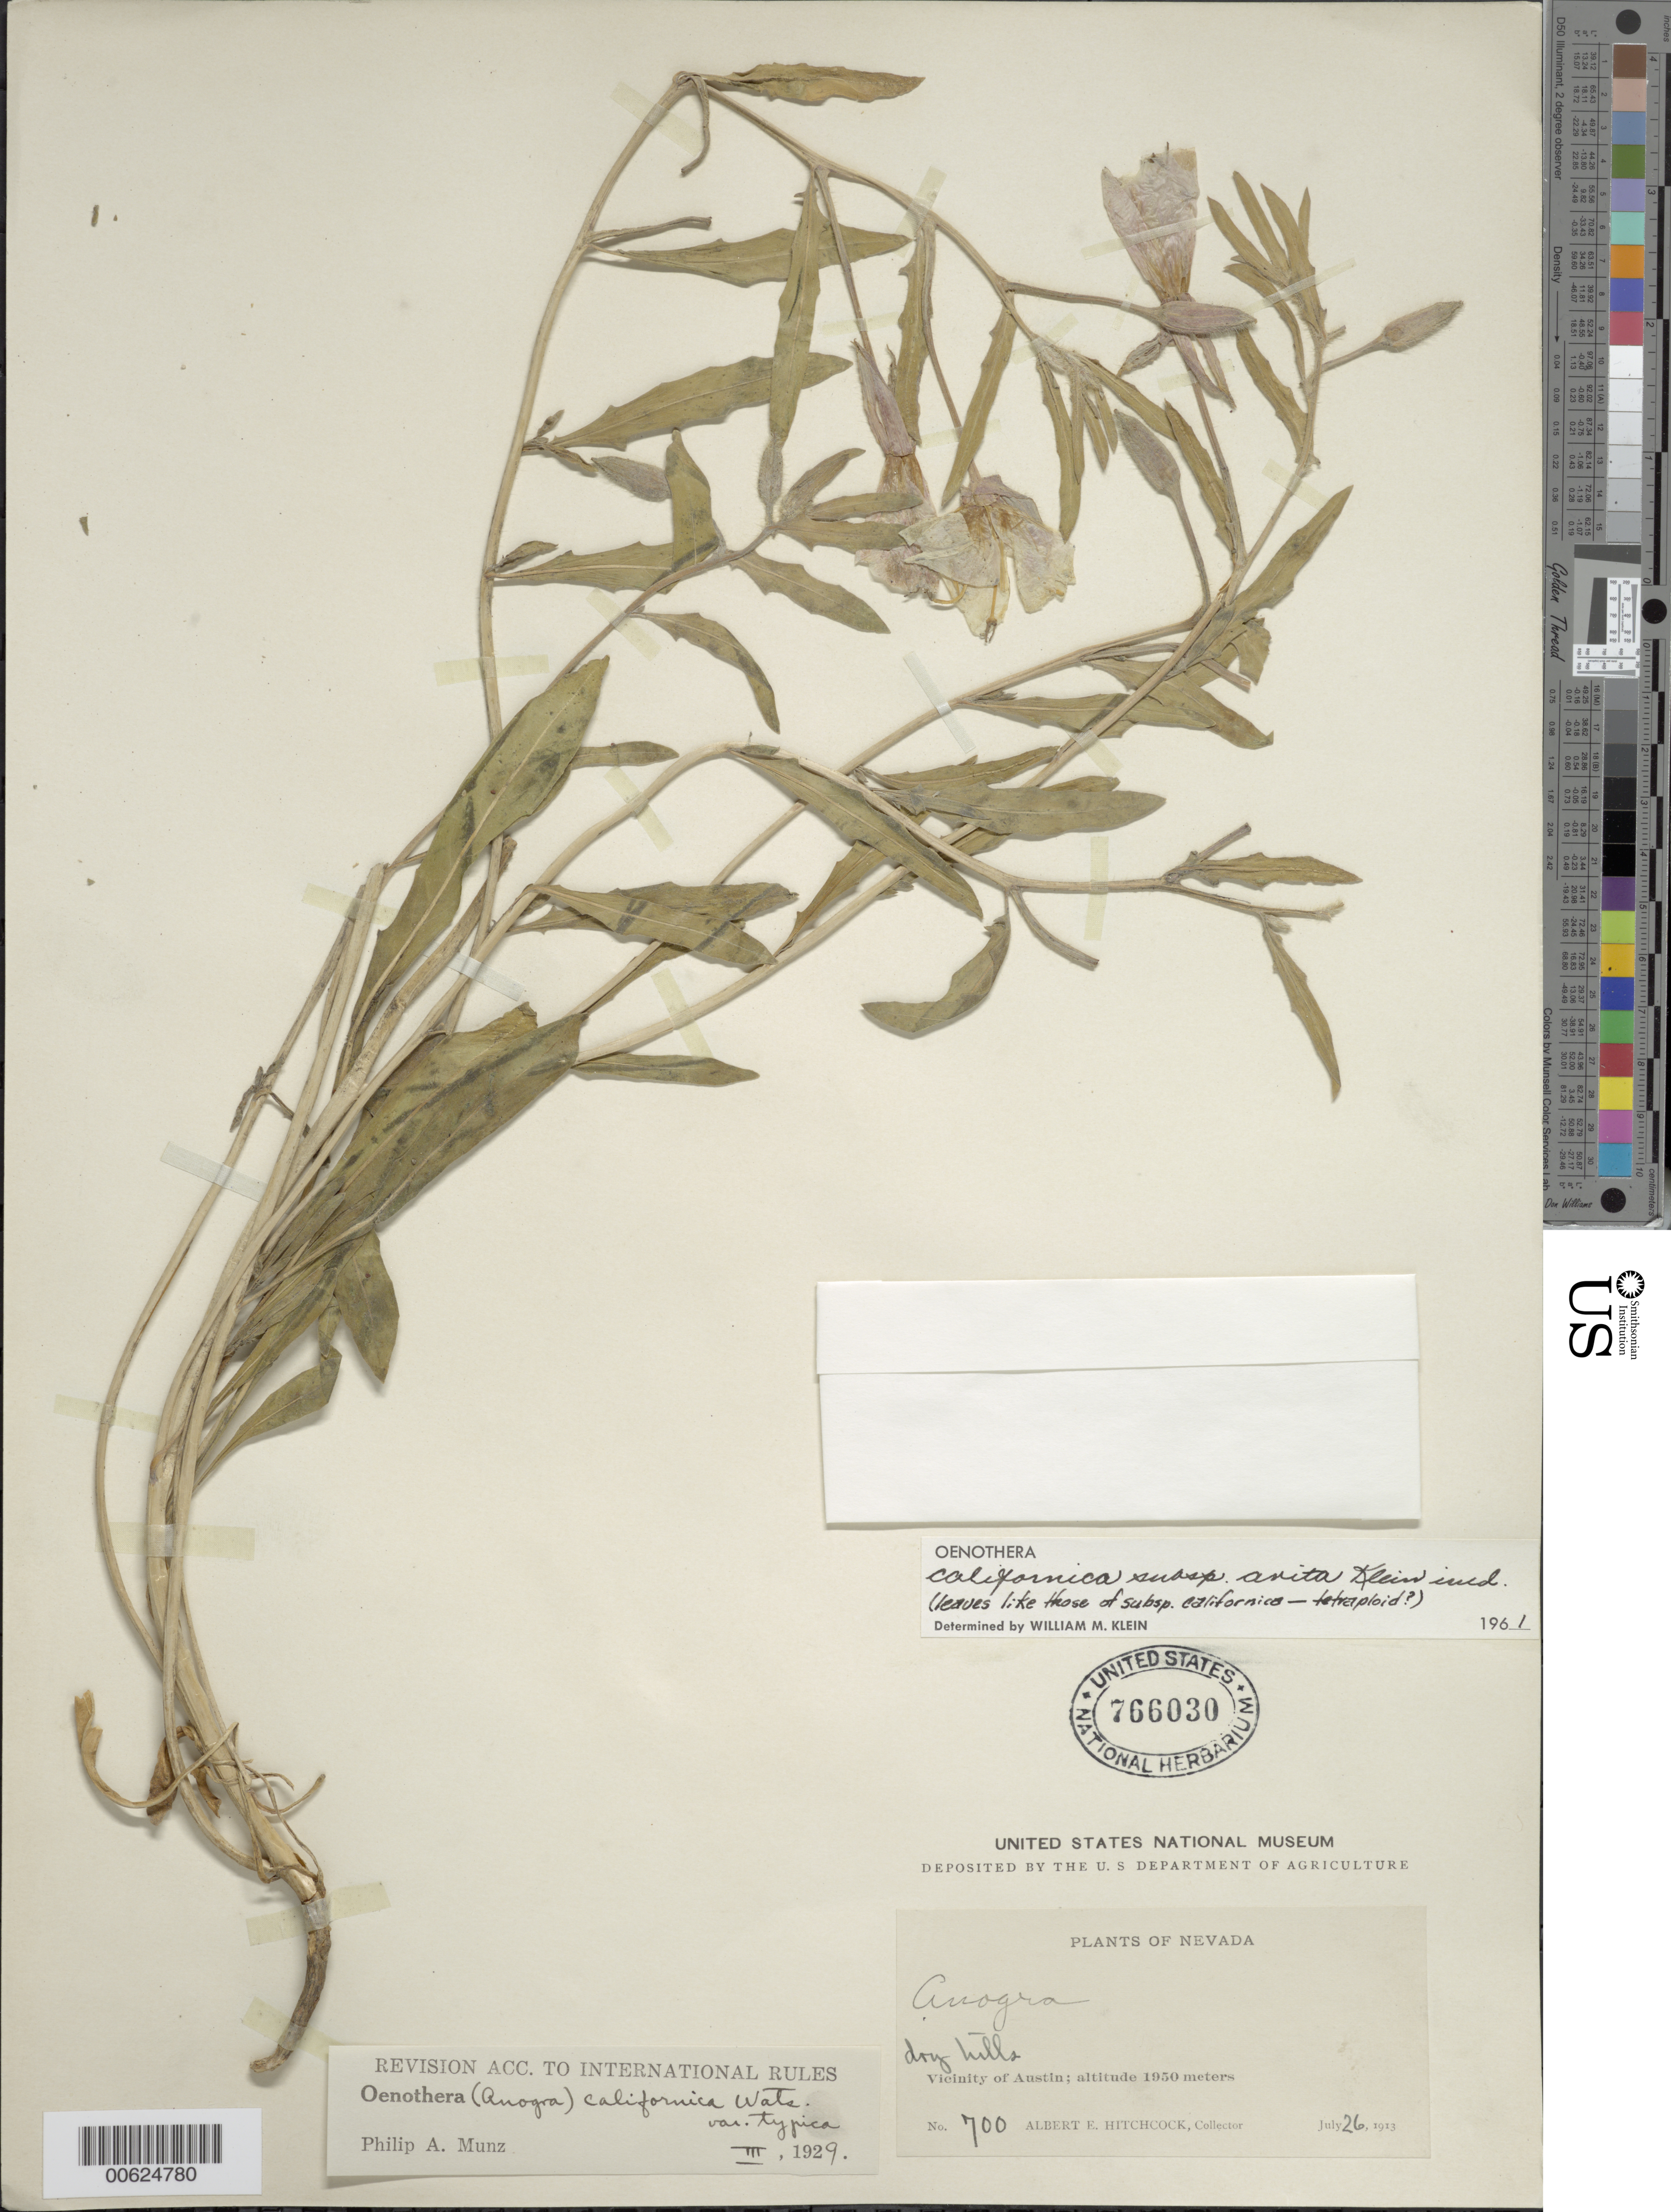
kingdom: Plantae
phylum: Tracheophyta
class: Magnoliopsida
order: Myrtales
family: Onagraceae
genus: Oenothera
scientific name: Oenothera avita subsp. avita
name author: (W.M. Klein) W.M. Klein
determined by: Wagner, W. L., (BOT), Smithsonian Institution - National Museum of Natural History (UNITED STATES)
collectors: A. S. Hitchcock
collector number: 700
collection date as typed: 26 Jul 1913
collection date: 1913-07-26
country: United States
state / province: Nevada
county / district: Lander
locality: Austin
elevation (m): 1950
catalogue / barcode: US 766030